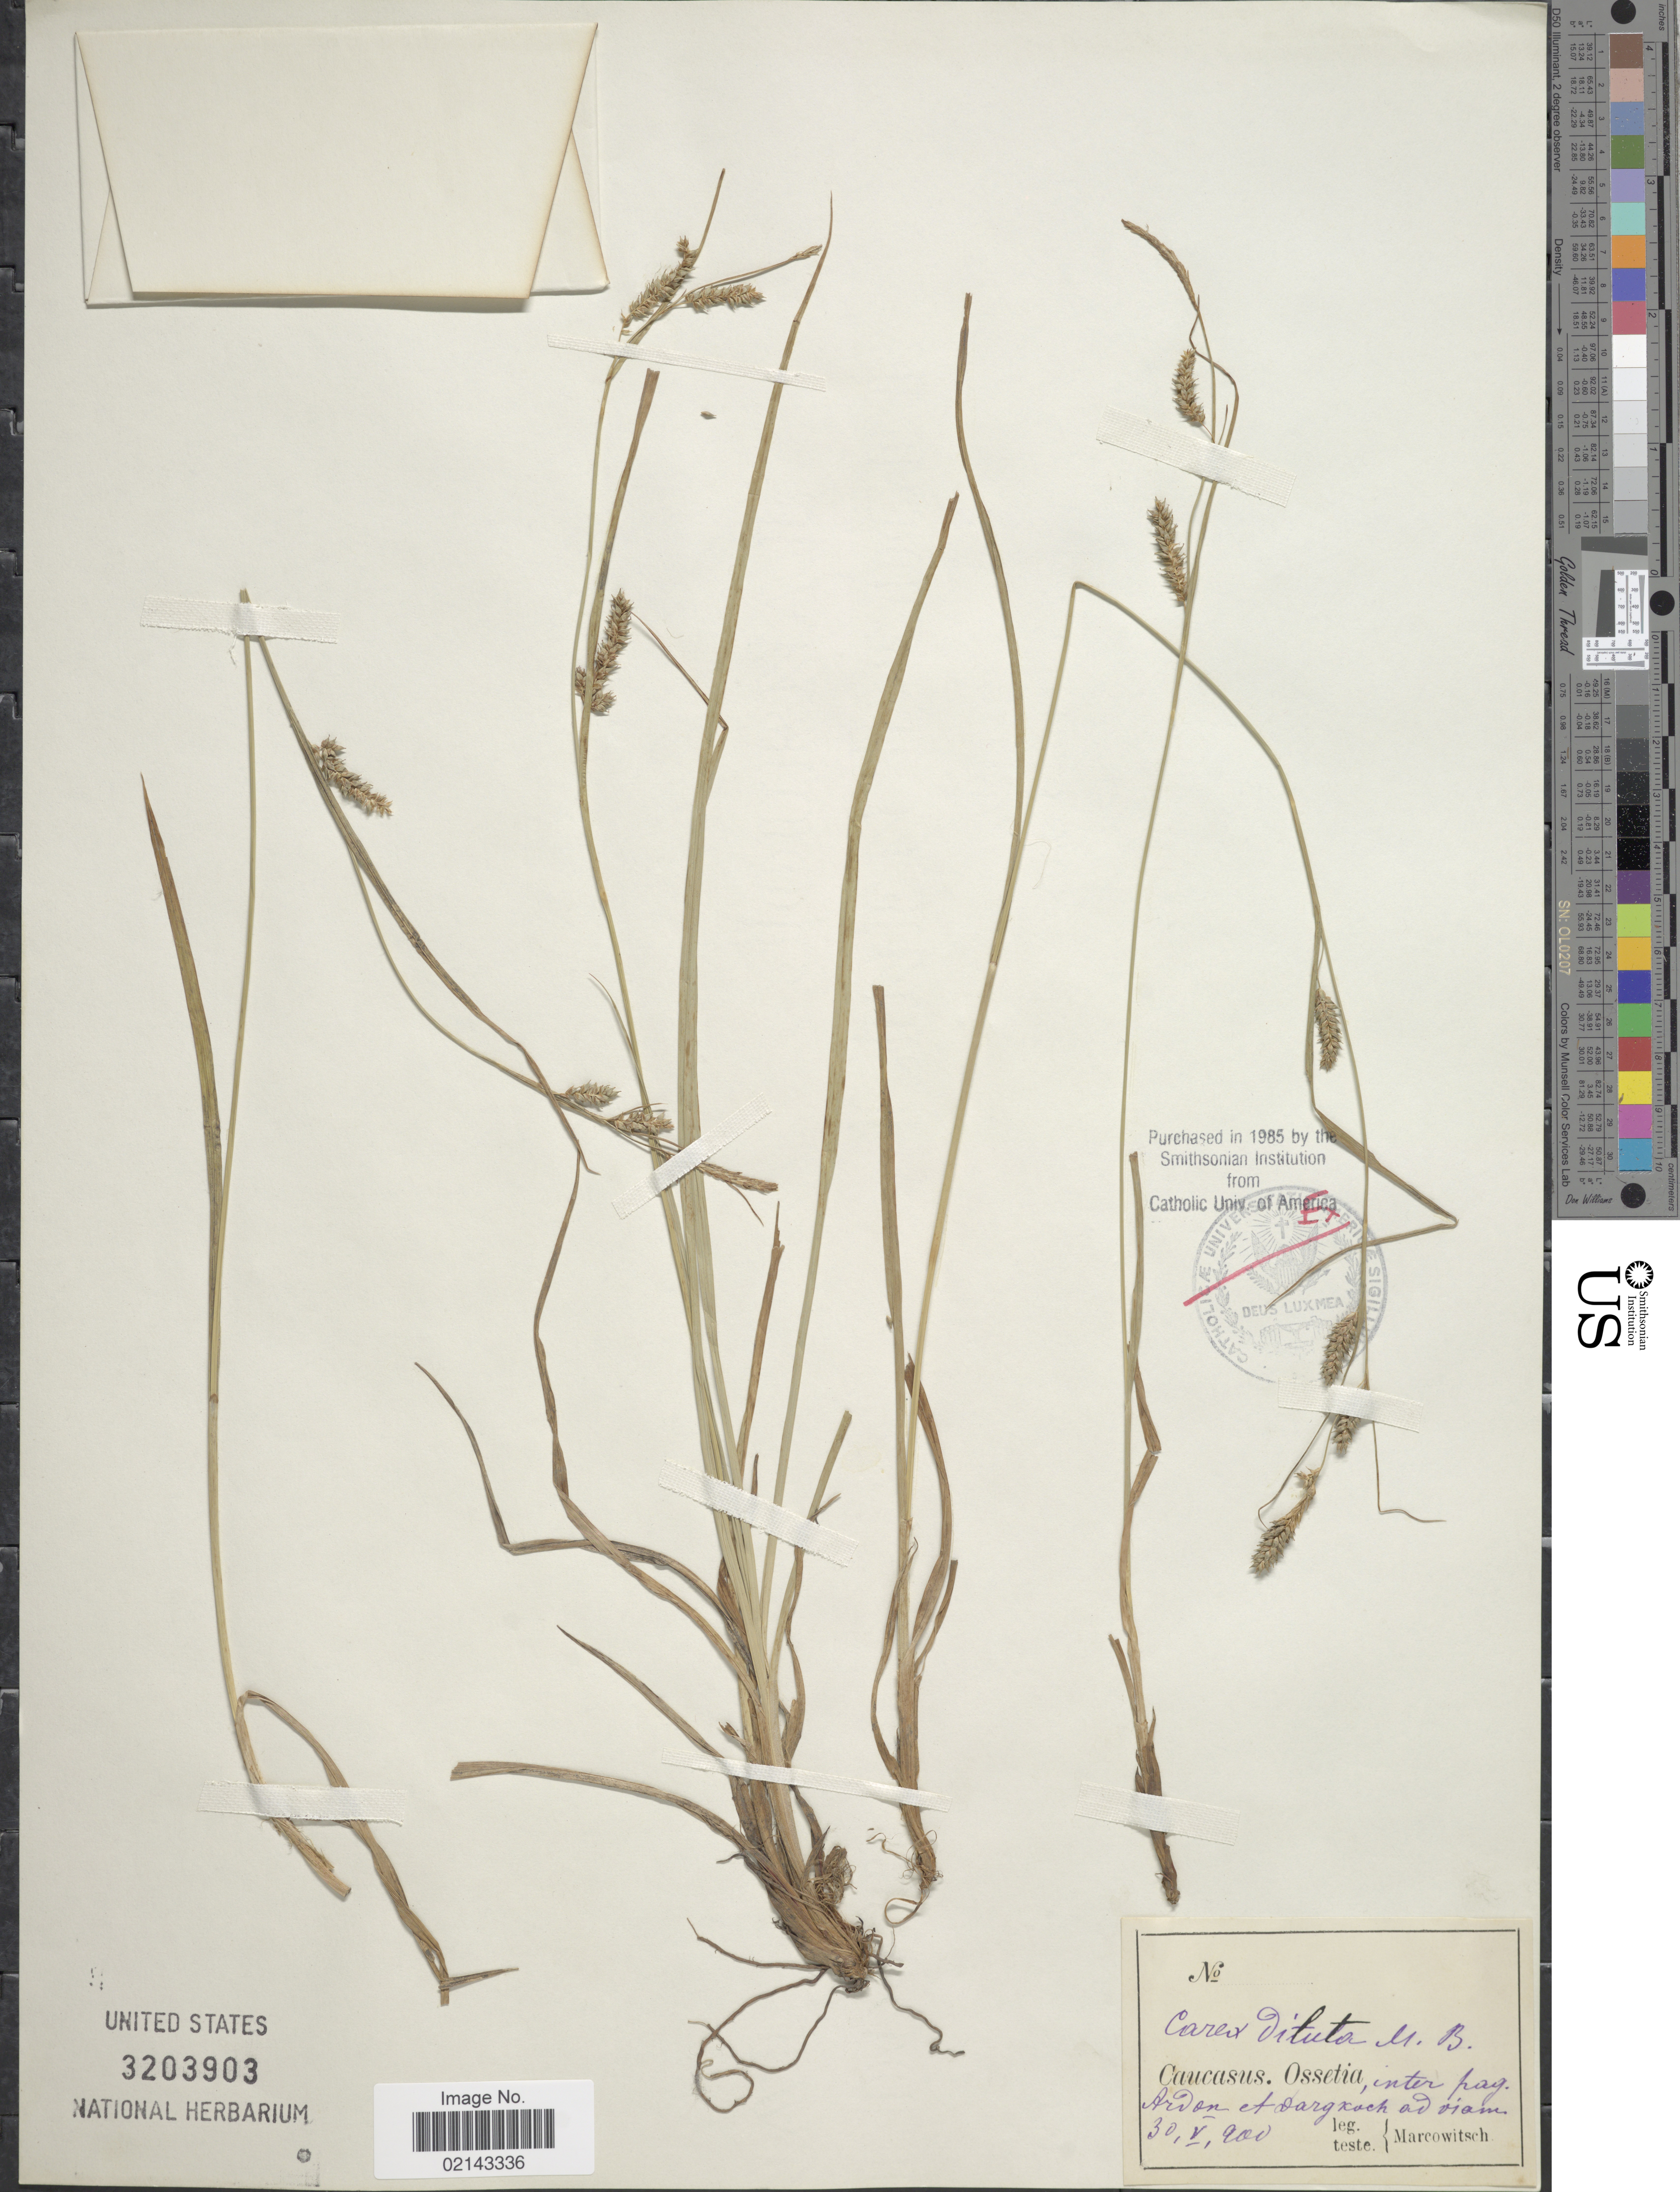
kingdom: Plantae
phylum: Tracheophyta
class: Liliopsida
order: Poales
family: Cyperaceae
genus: Carex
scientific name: Carex diluta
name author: M. Bieb.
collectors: Marcowitsch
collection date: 1900-05-30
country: Russian Federation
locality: Caucasus, Ossetia, inter pag. Ardon et Dargxoch ad viam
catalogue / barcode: US 3203903